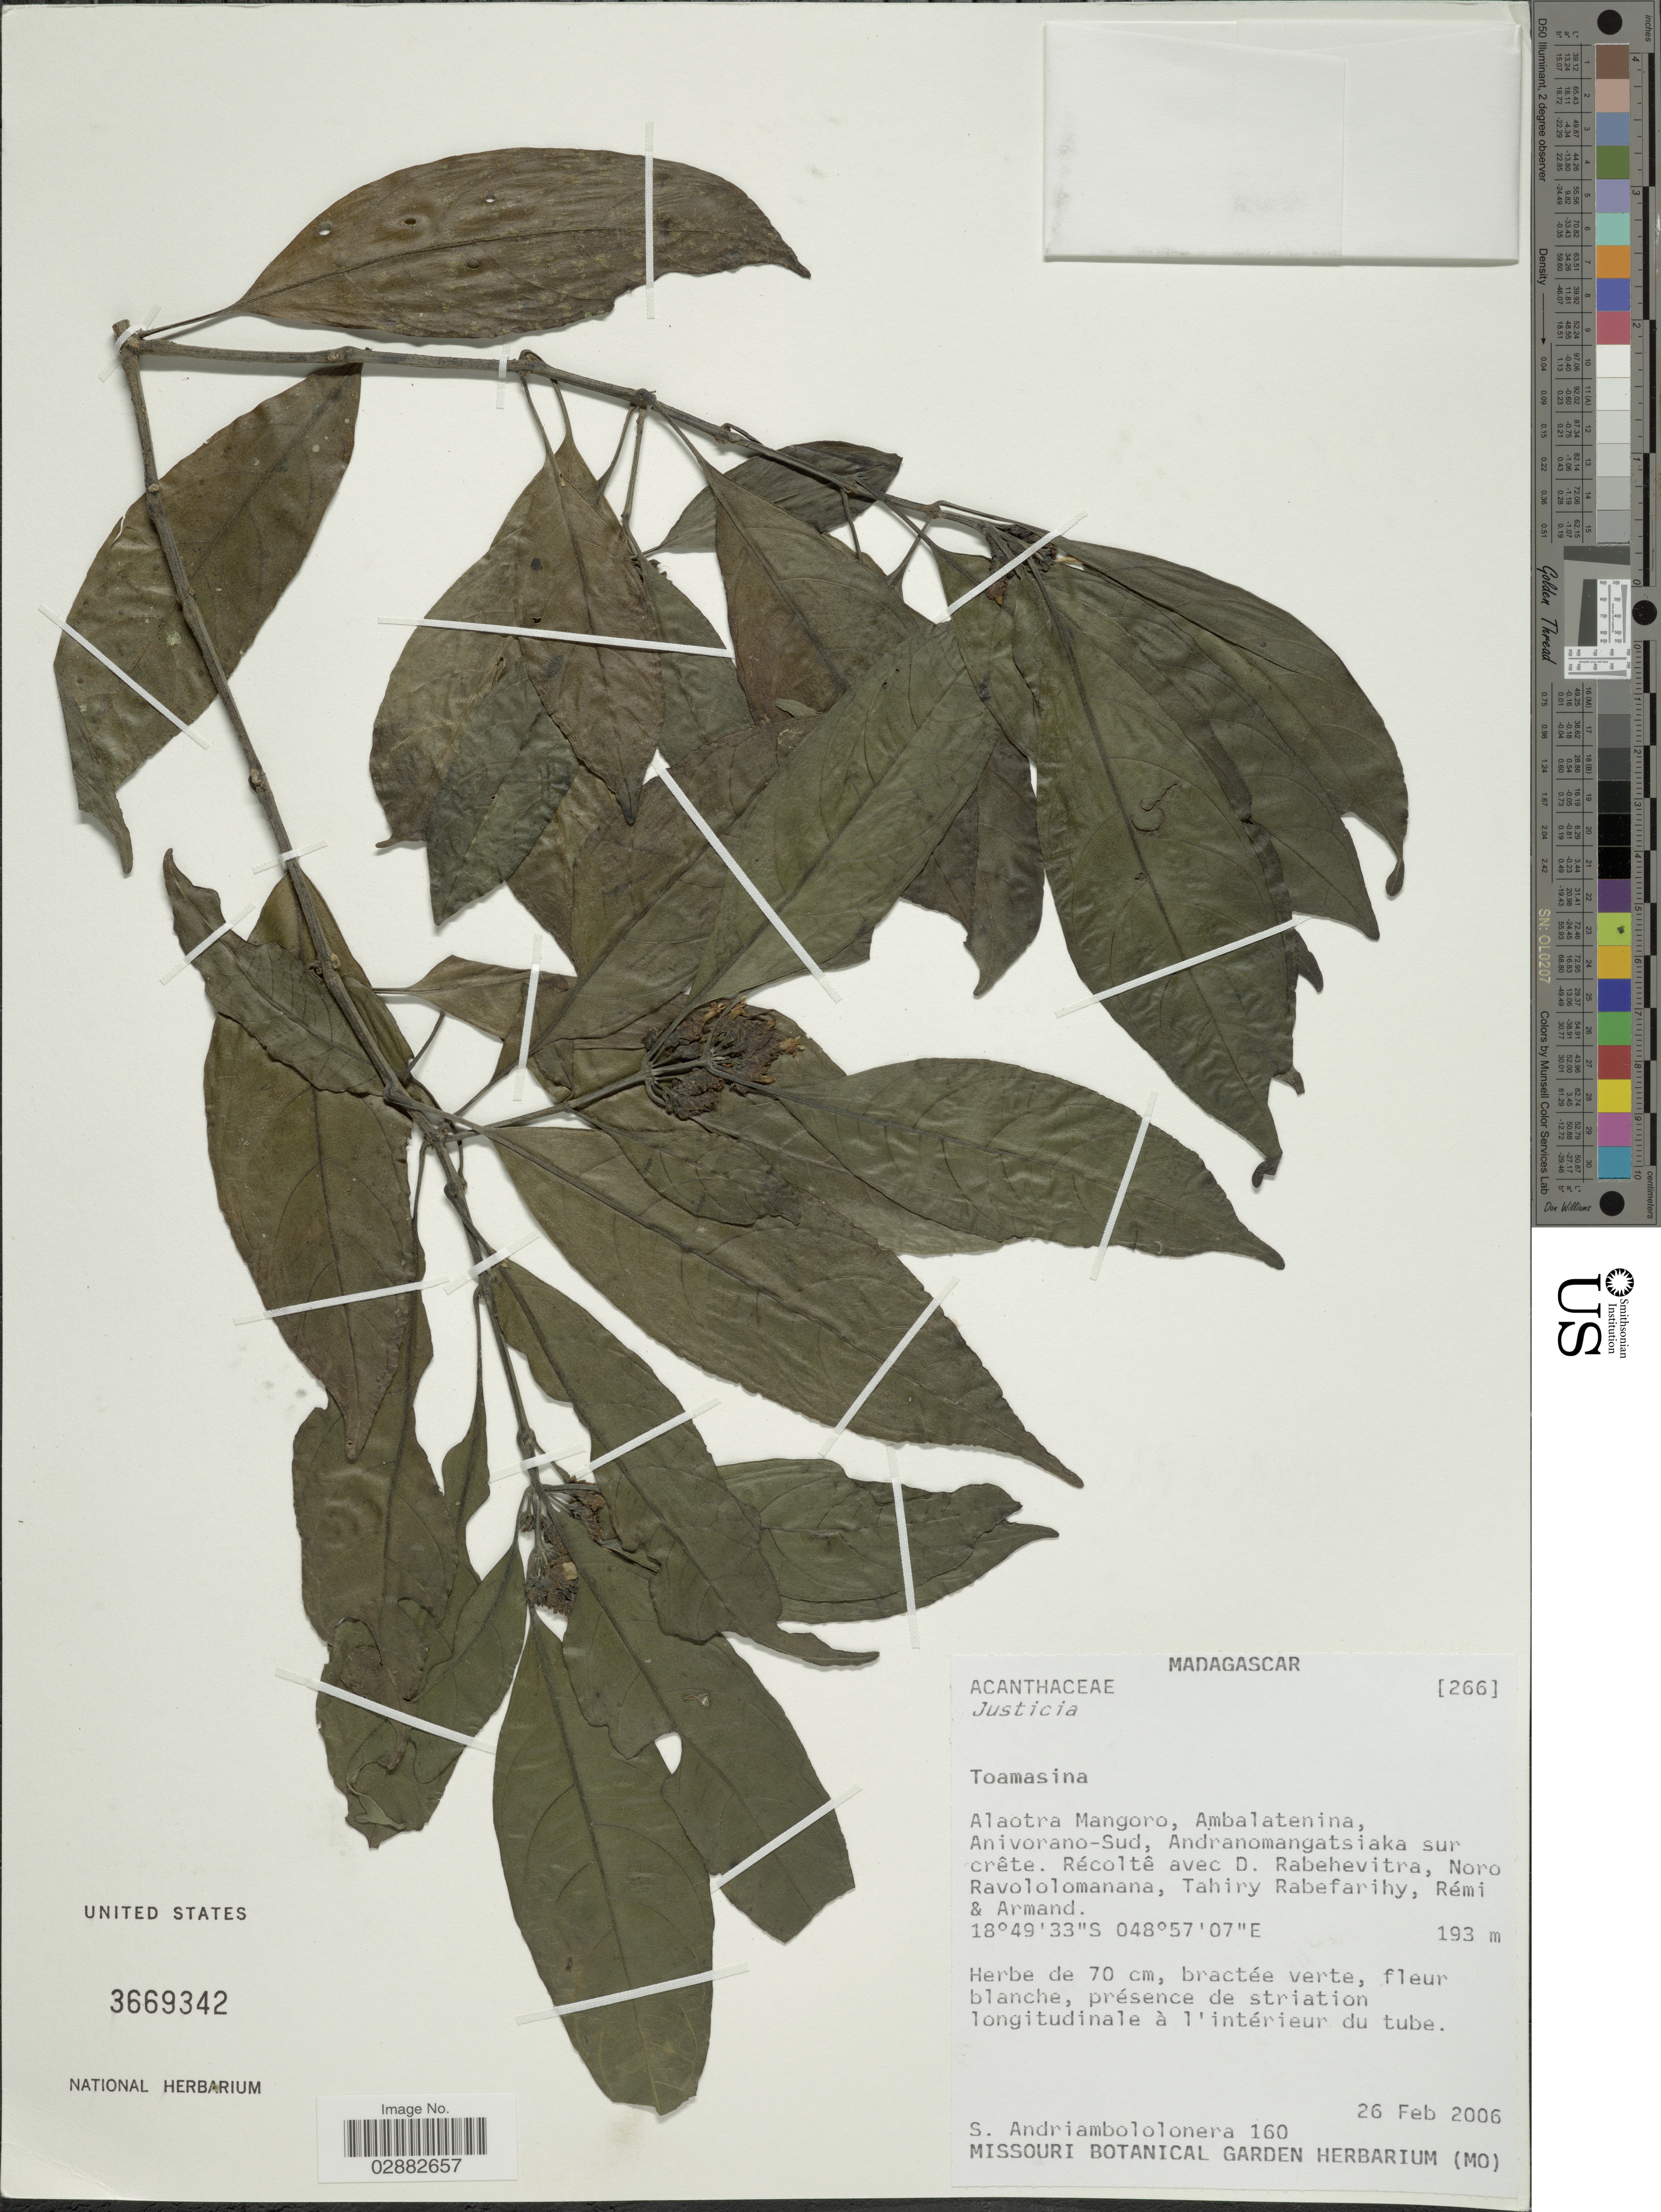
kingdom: Plantae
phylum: Tracheophyta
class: Magnoliopsida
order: Lamiales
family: Acanthaceae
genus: Justicia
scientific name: Justicia sp.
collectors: S. R. Andriambololonera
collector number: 160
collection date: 2006-02-26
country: Madagascar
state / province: Alaotra Mangoro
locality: Alaotra Mangoro, Ambalatenina, Anivorano-Sud, Andronamangatsiaka sur crête.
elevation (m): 193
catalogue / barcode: US 3669342